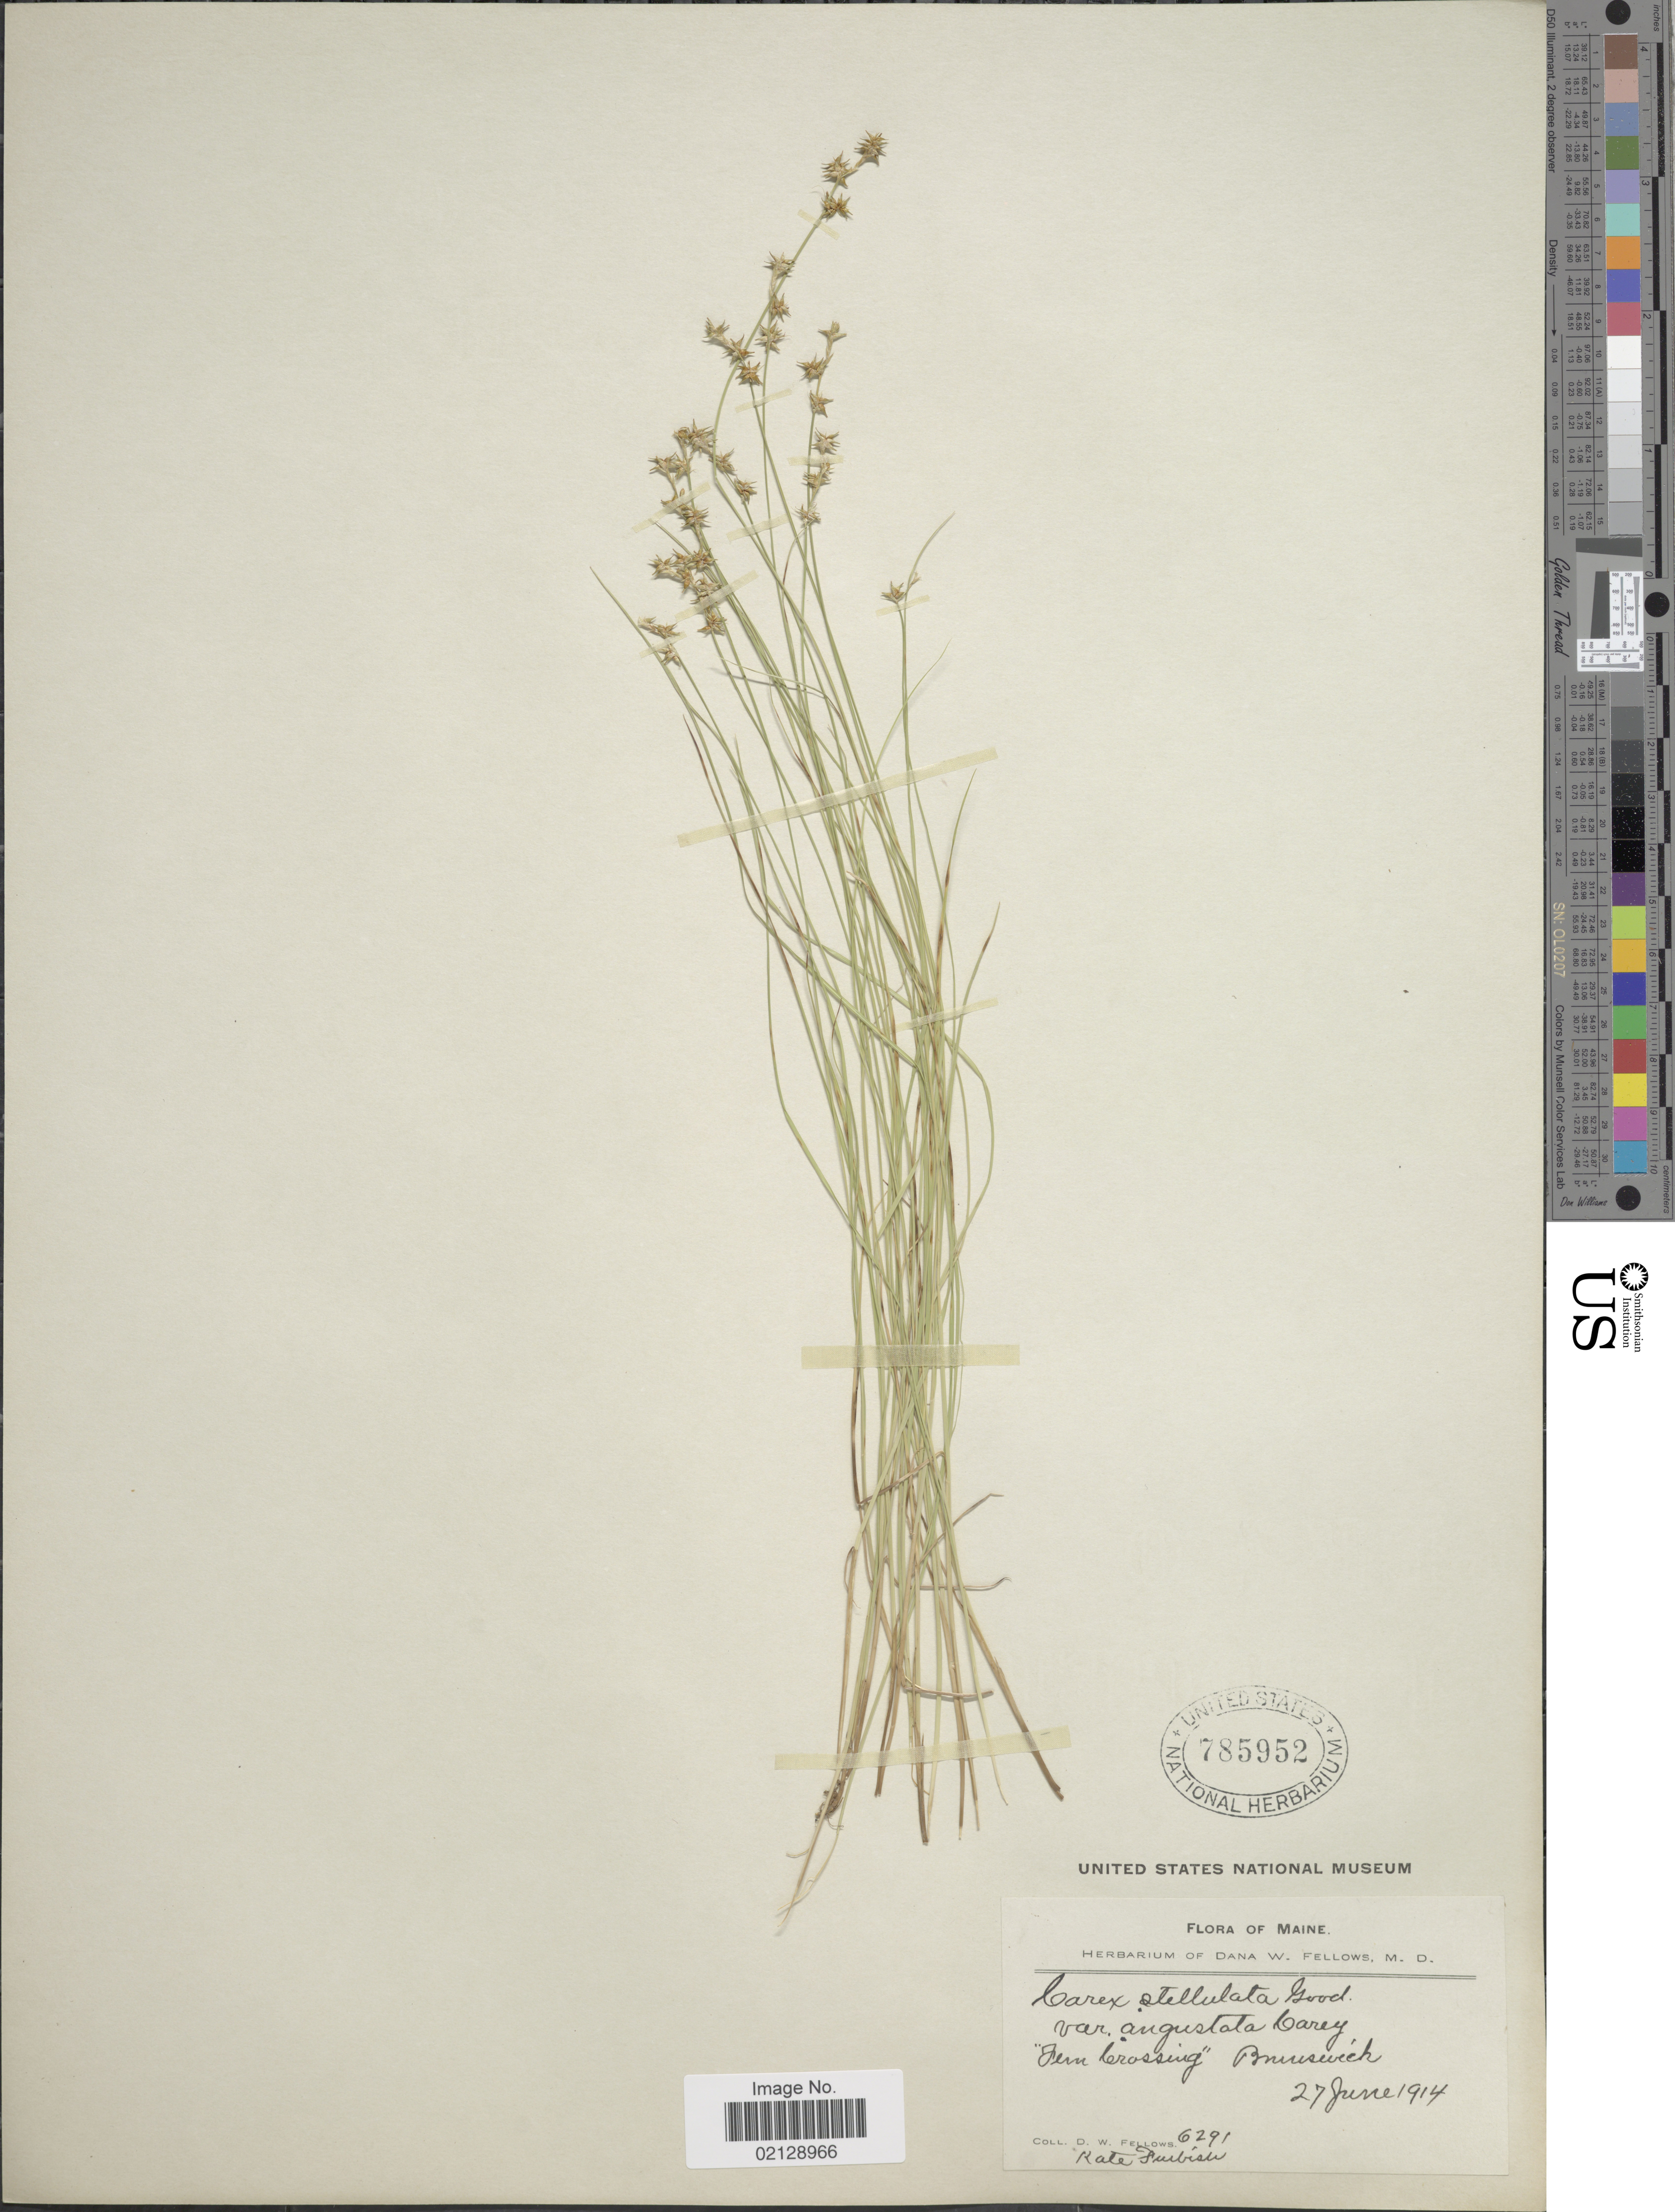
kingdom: Plantae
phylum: Tracheophyta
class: Liliopsida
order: Poales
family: Cyperaceae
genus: Carex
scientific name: Carex echinata subsp. echinata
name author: Murray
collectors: D. W. Fellows & K. Furbish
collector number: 6291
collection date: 1914-06-27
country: United States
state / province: Maine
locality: Fern Crossing, Brunswich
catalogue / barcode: US 785952